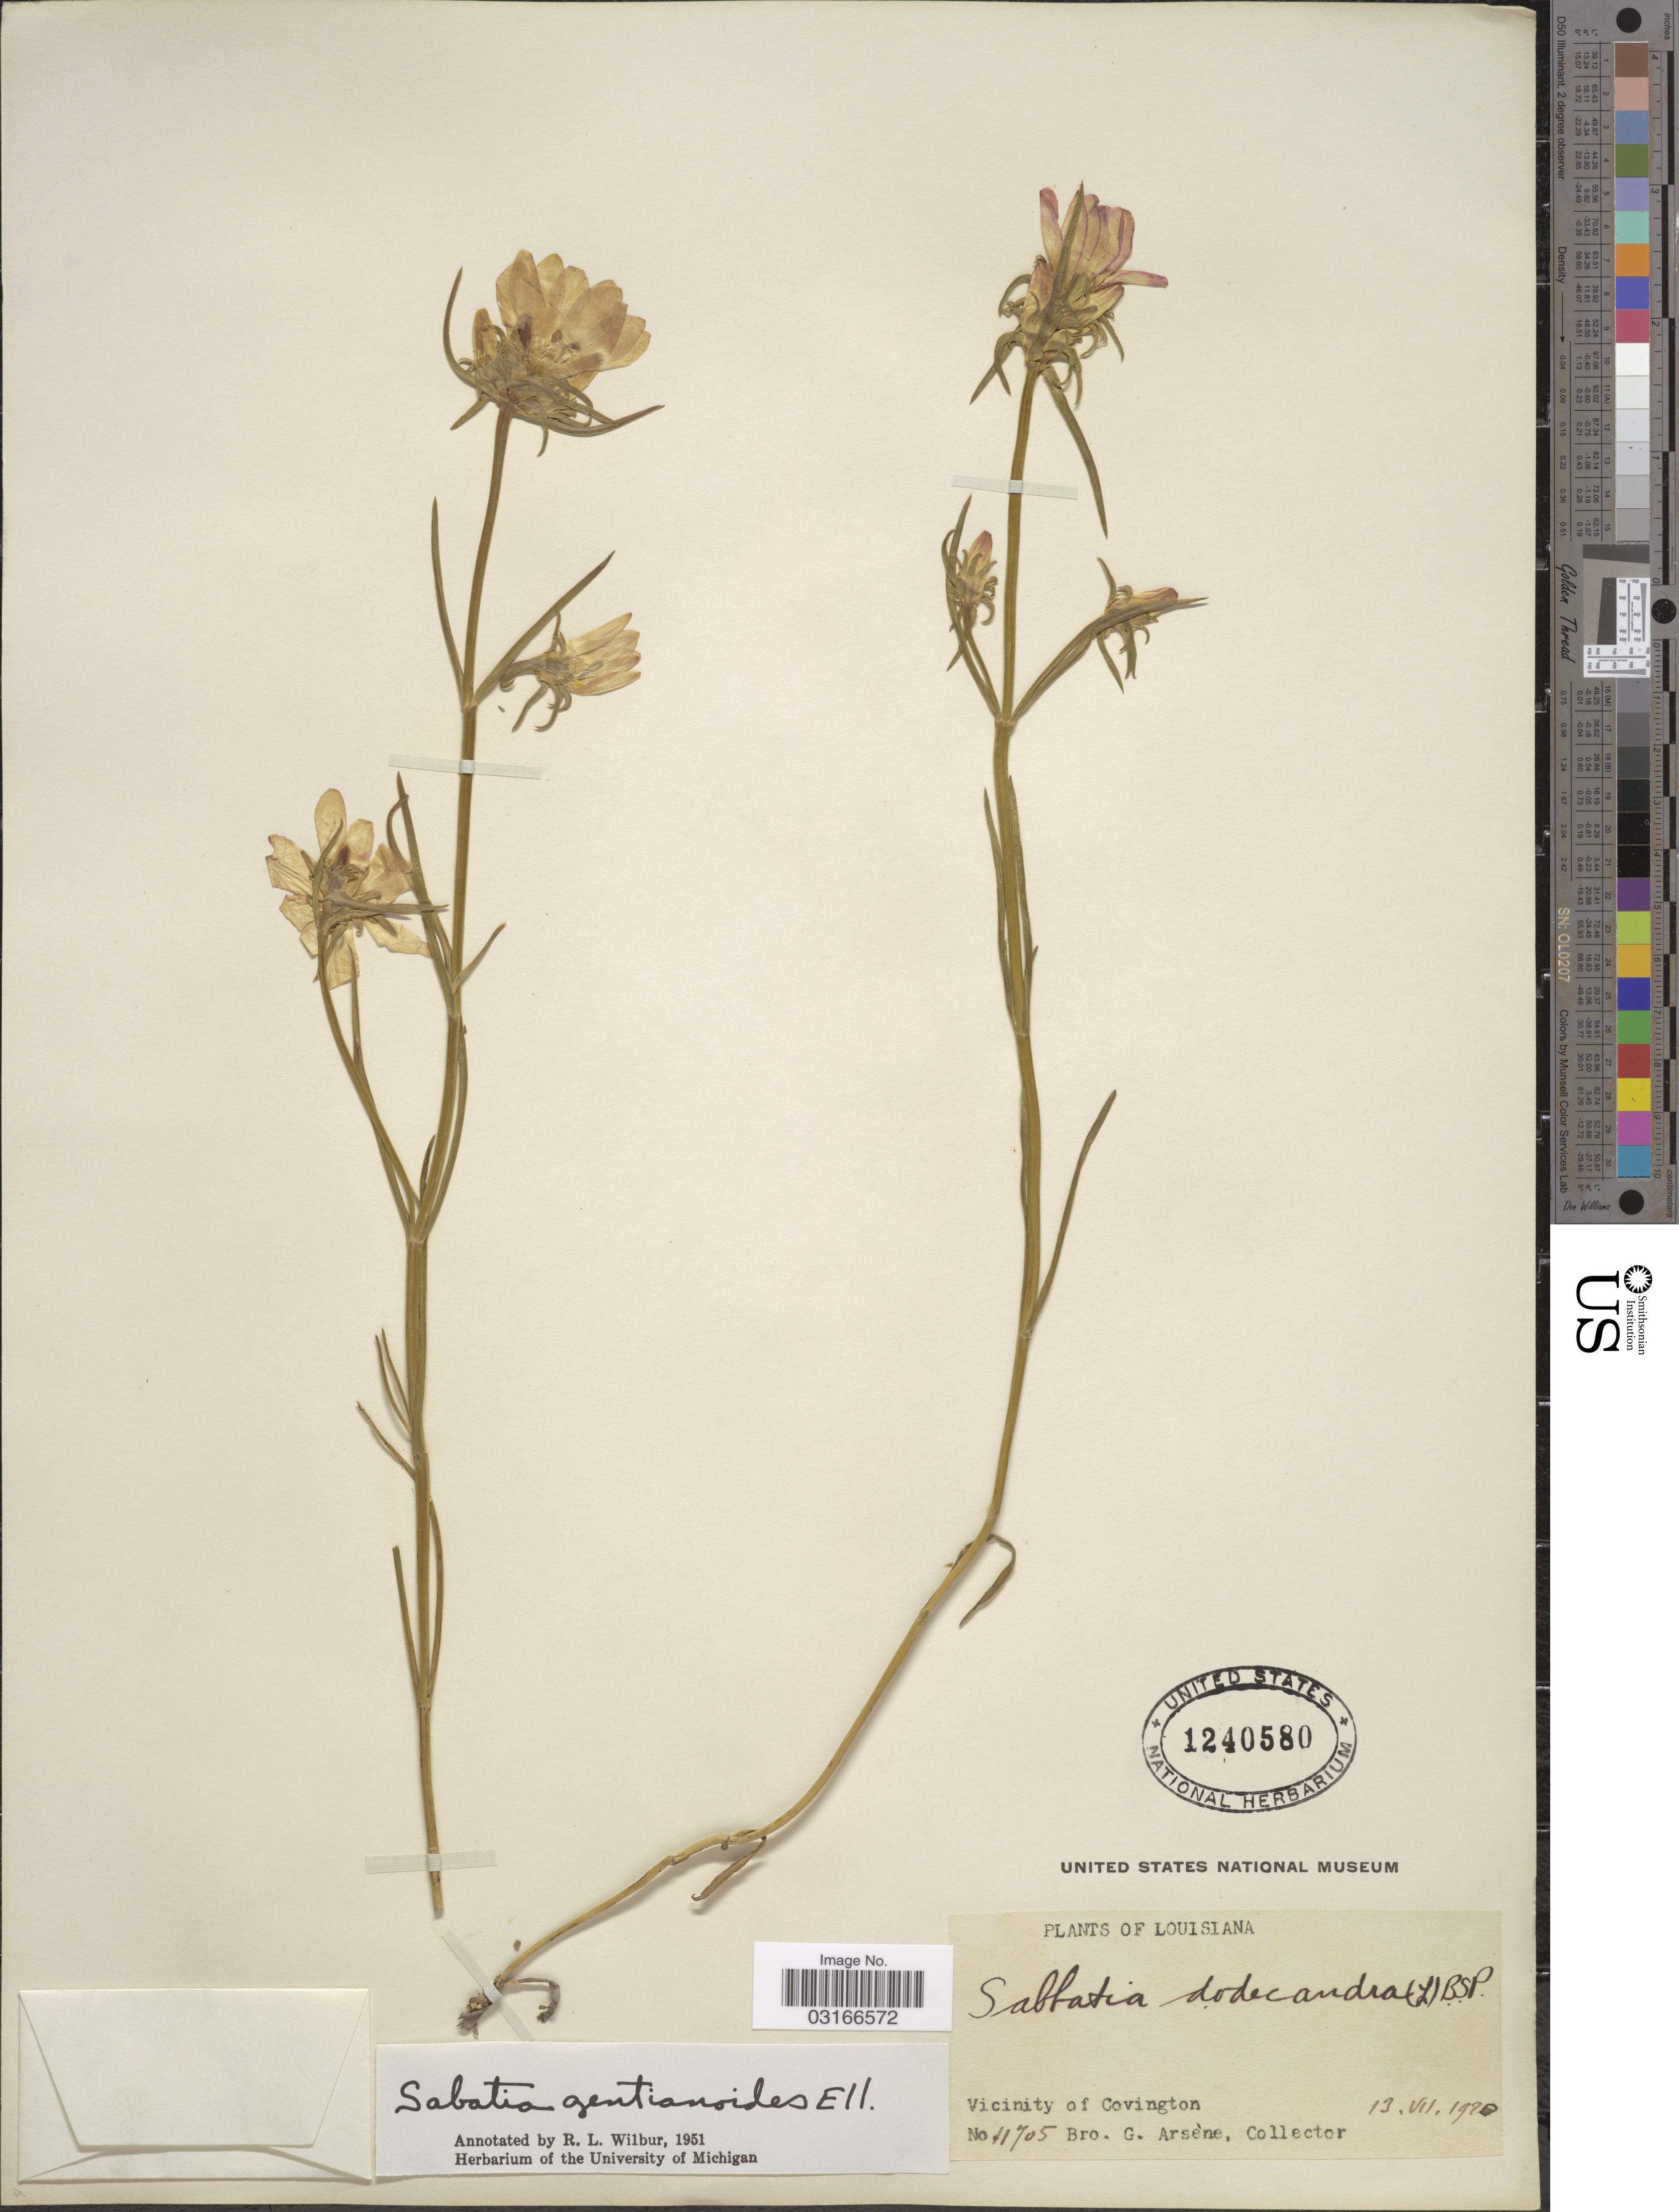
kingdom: Plantae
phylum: Tracheophyta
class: Magnoliopsida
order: Gentianales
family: Gentianaceae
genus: Sabatia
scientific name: Sabatia gentianoides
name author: Elliott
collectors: Bro. G. Arsène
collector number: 11705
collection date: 1920-07-13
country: United States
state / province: Louisiana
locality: Vicinity of Covington.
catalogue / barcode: US 1240580